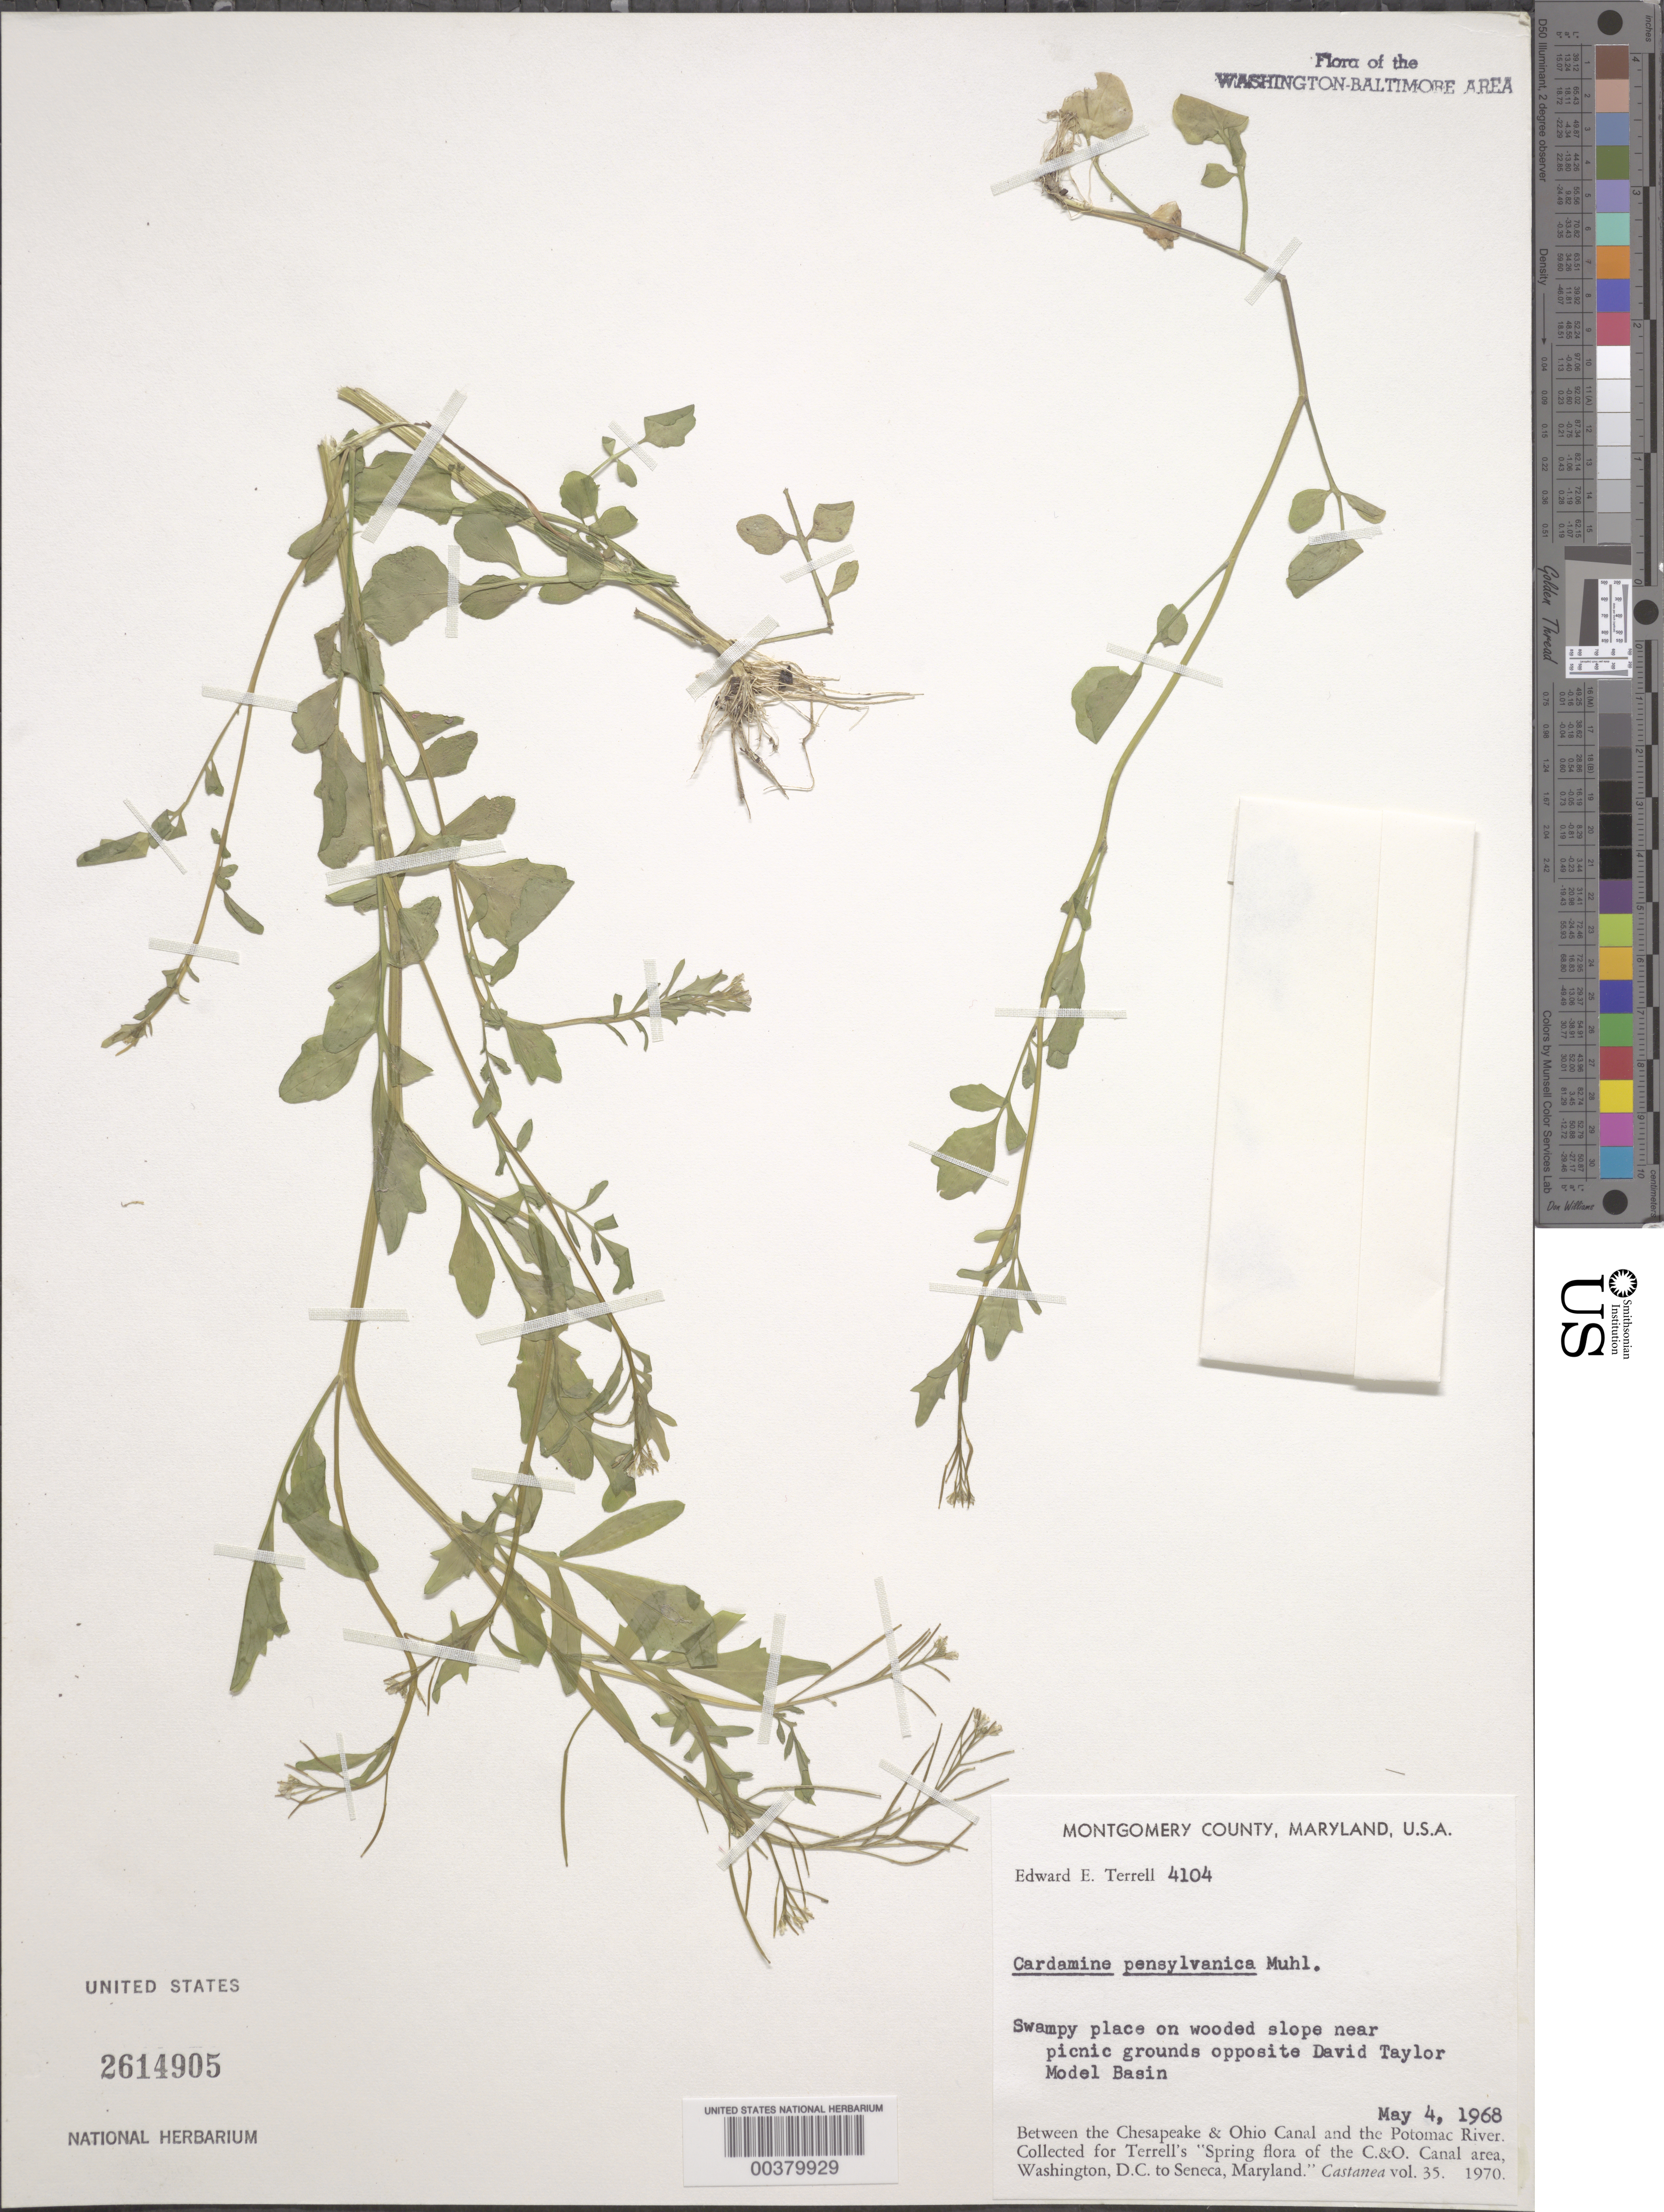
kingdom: Plantae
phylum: Tracheophyta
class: Magnoliopsida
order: Brassicales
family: Brassicaceae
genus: Cardamine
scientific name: Cardamine pensylvanica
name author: Muhl. ex Willd.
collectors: E. E. Terrell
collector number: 4104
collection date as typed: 04 May 1968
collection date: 1968-05-04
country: United States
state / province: Maryland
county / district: Montgomery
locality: Picnic ground, opposite David Taylor Model Basin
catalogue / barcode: US 2614905-2